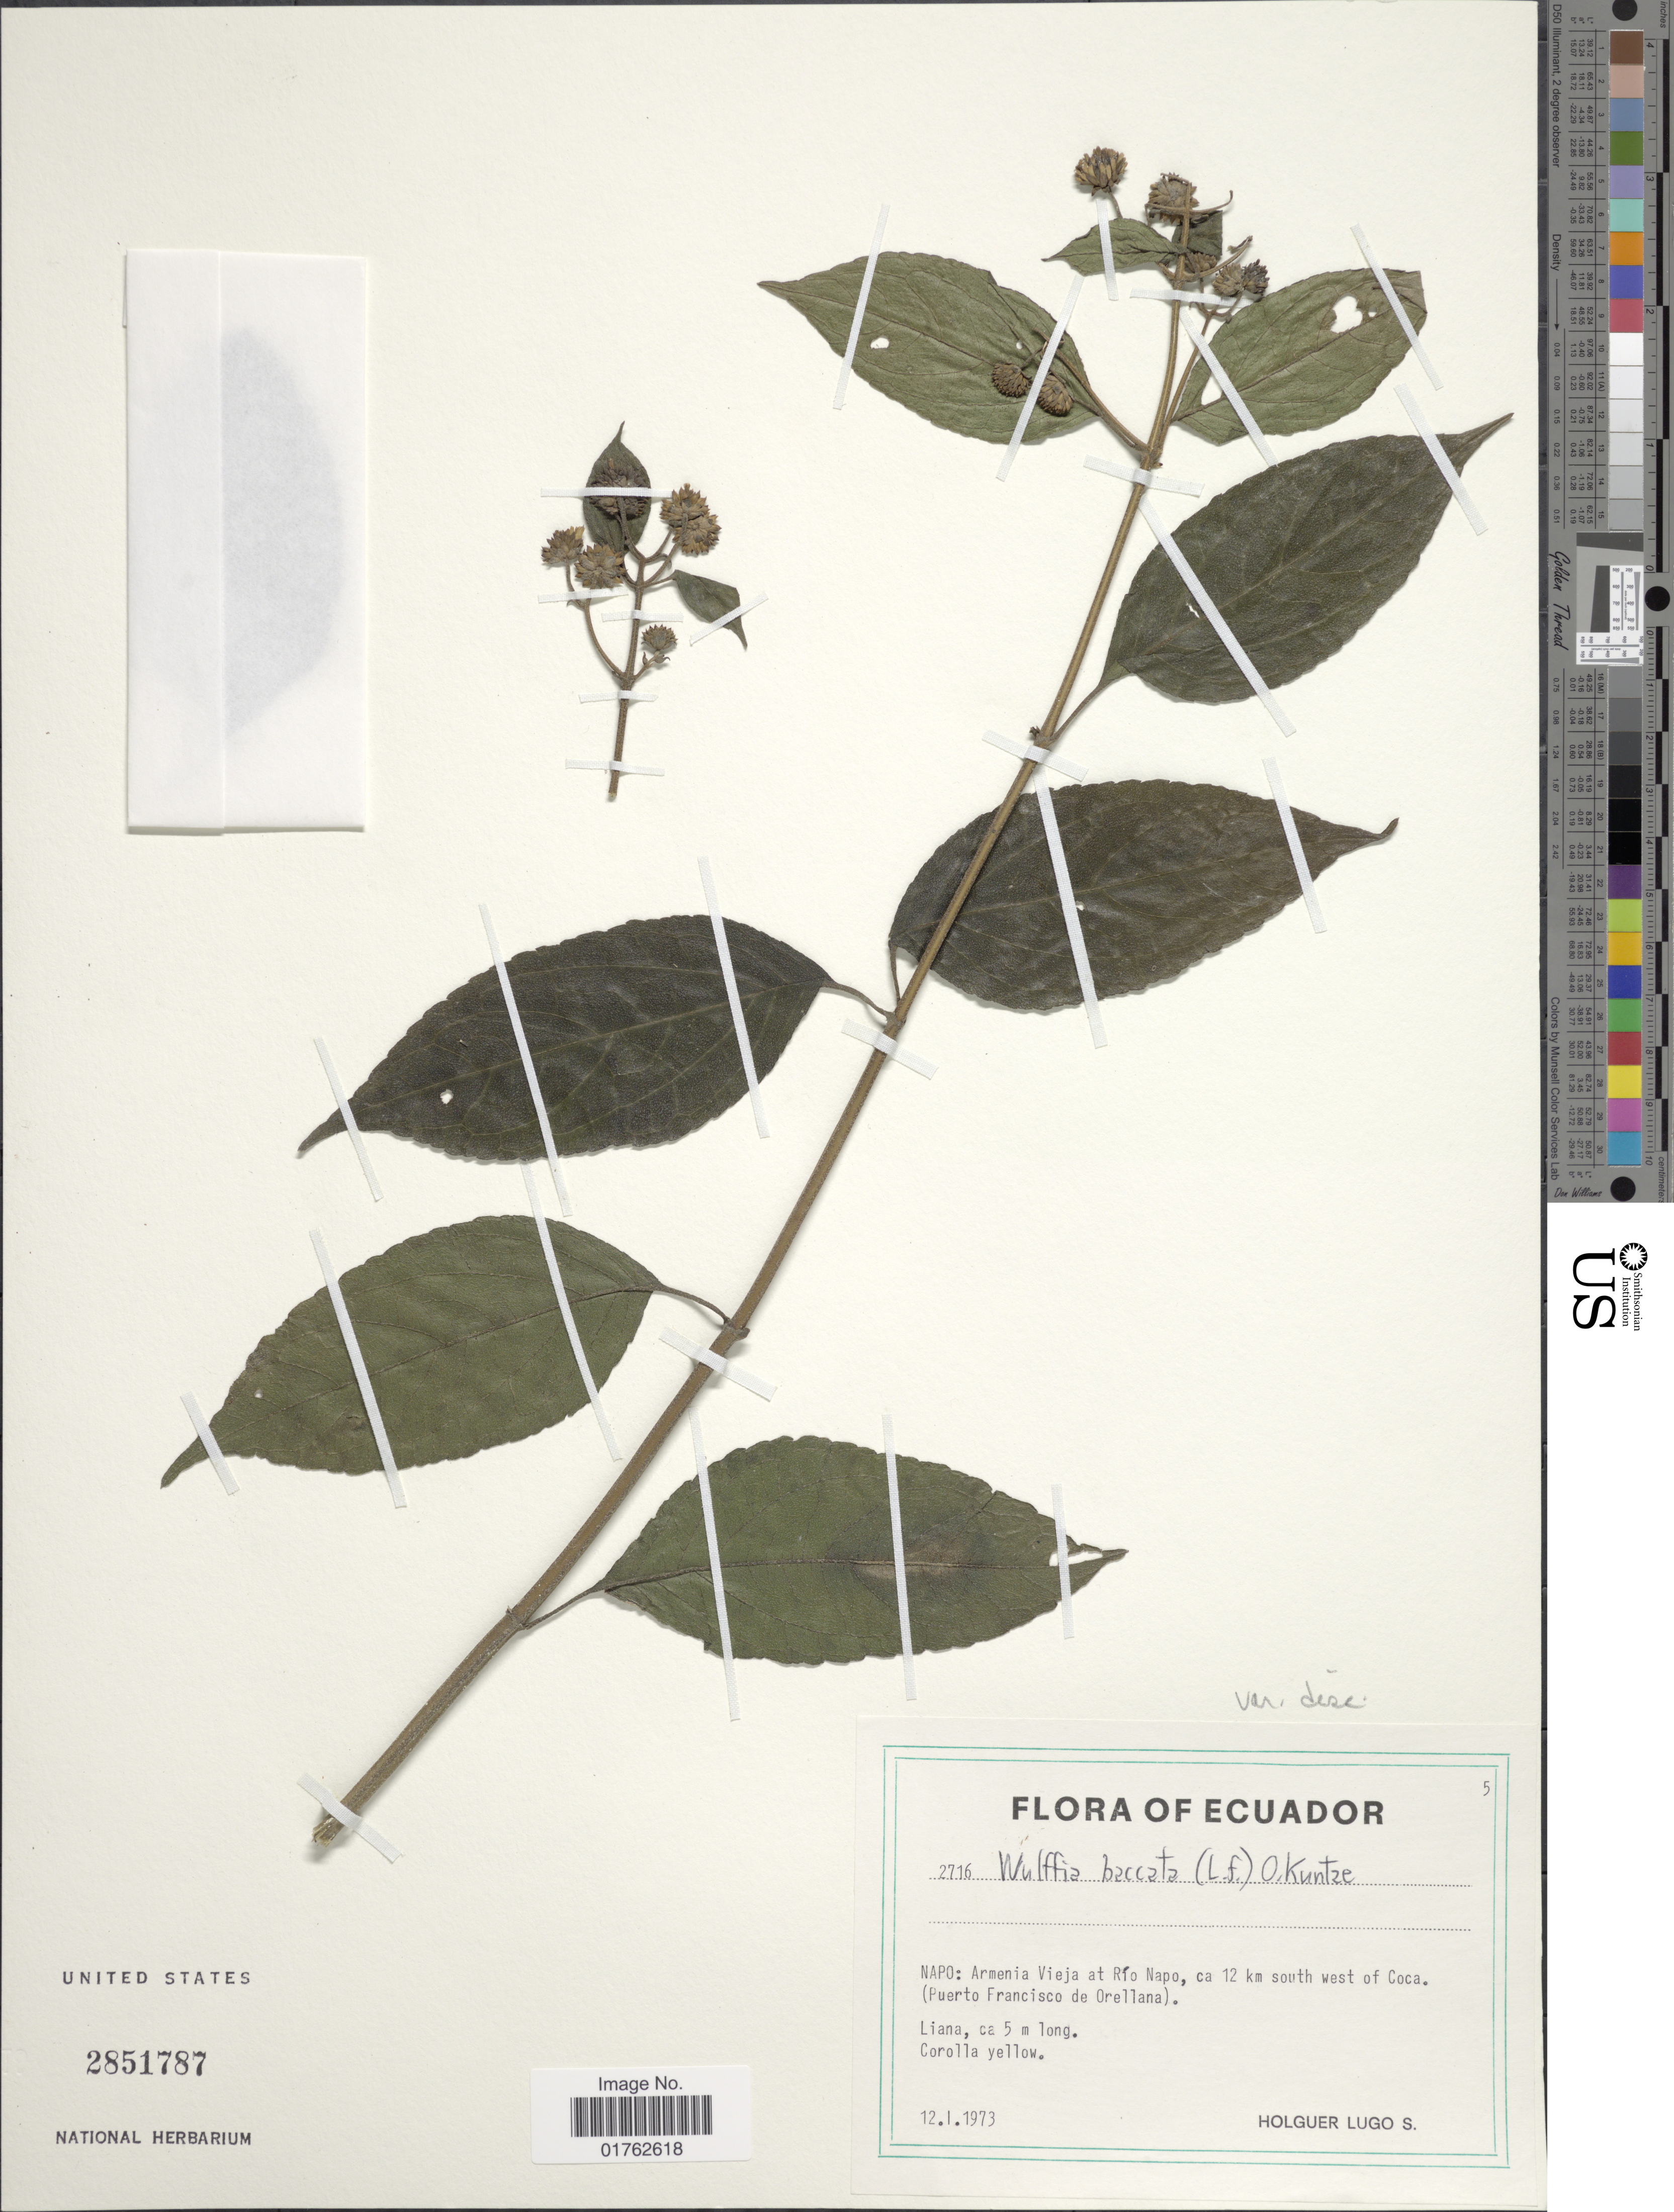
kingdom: Plantae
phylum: Tracheophyta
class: Magnoliopsida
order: Asterales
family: Asteraceae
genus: Wulffia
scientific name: Wulffia baccata var. discoidea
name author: S.F. Blake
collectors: H. Lugo S.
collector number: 2716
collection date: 1973-01-12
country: Ecuador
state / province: Napo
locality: Armenia Vieja at Rio Napo, ca 12 km south west of Coca (Puerto Francisco de Orellana)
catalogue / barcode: US 2851787